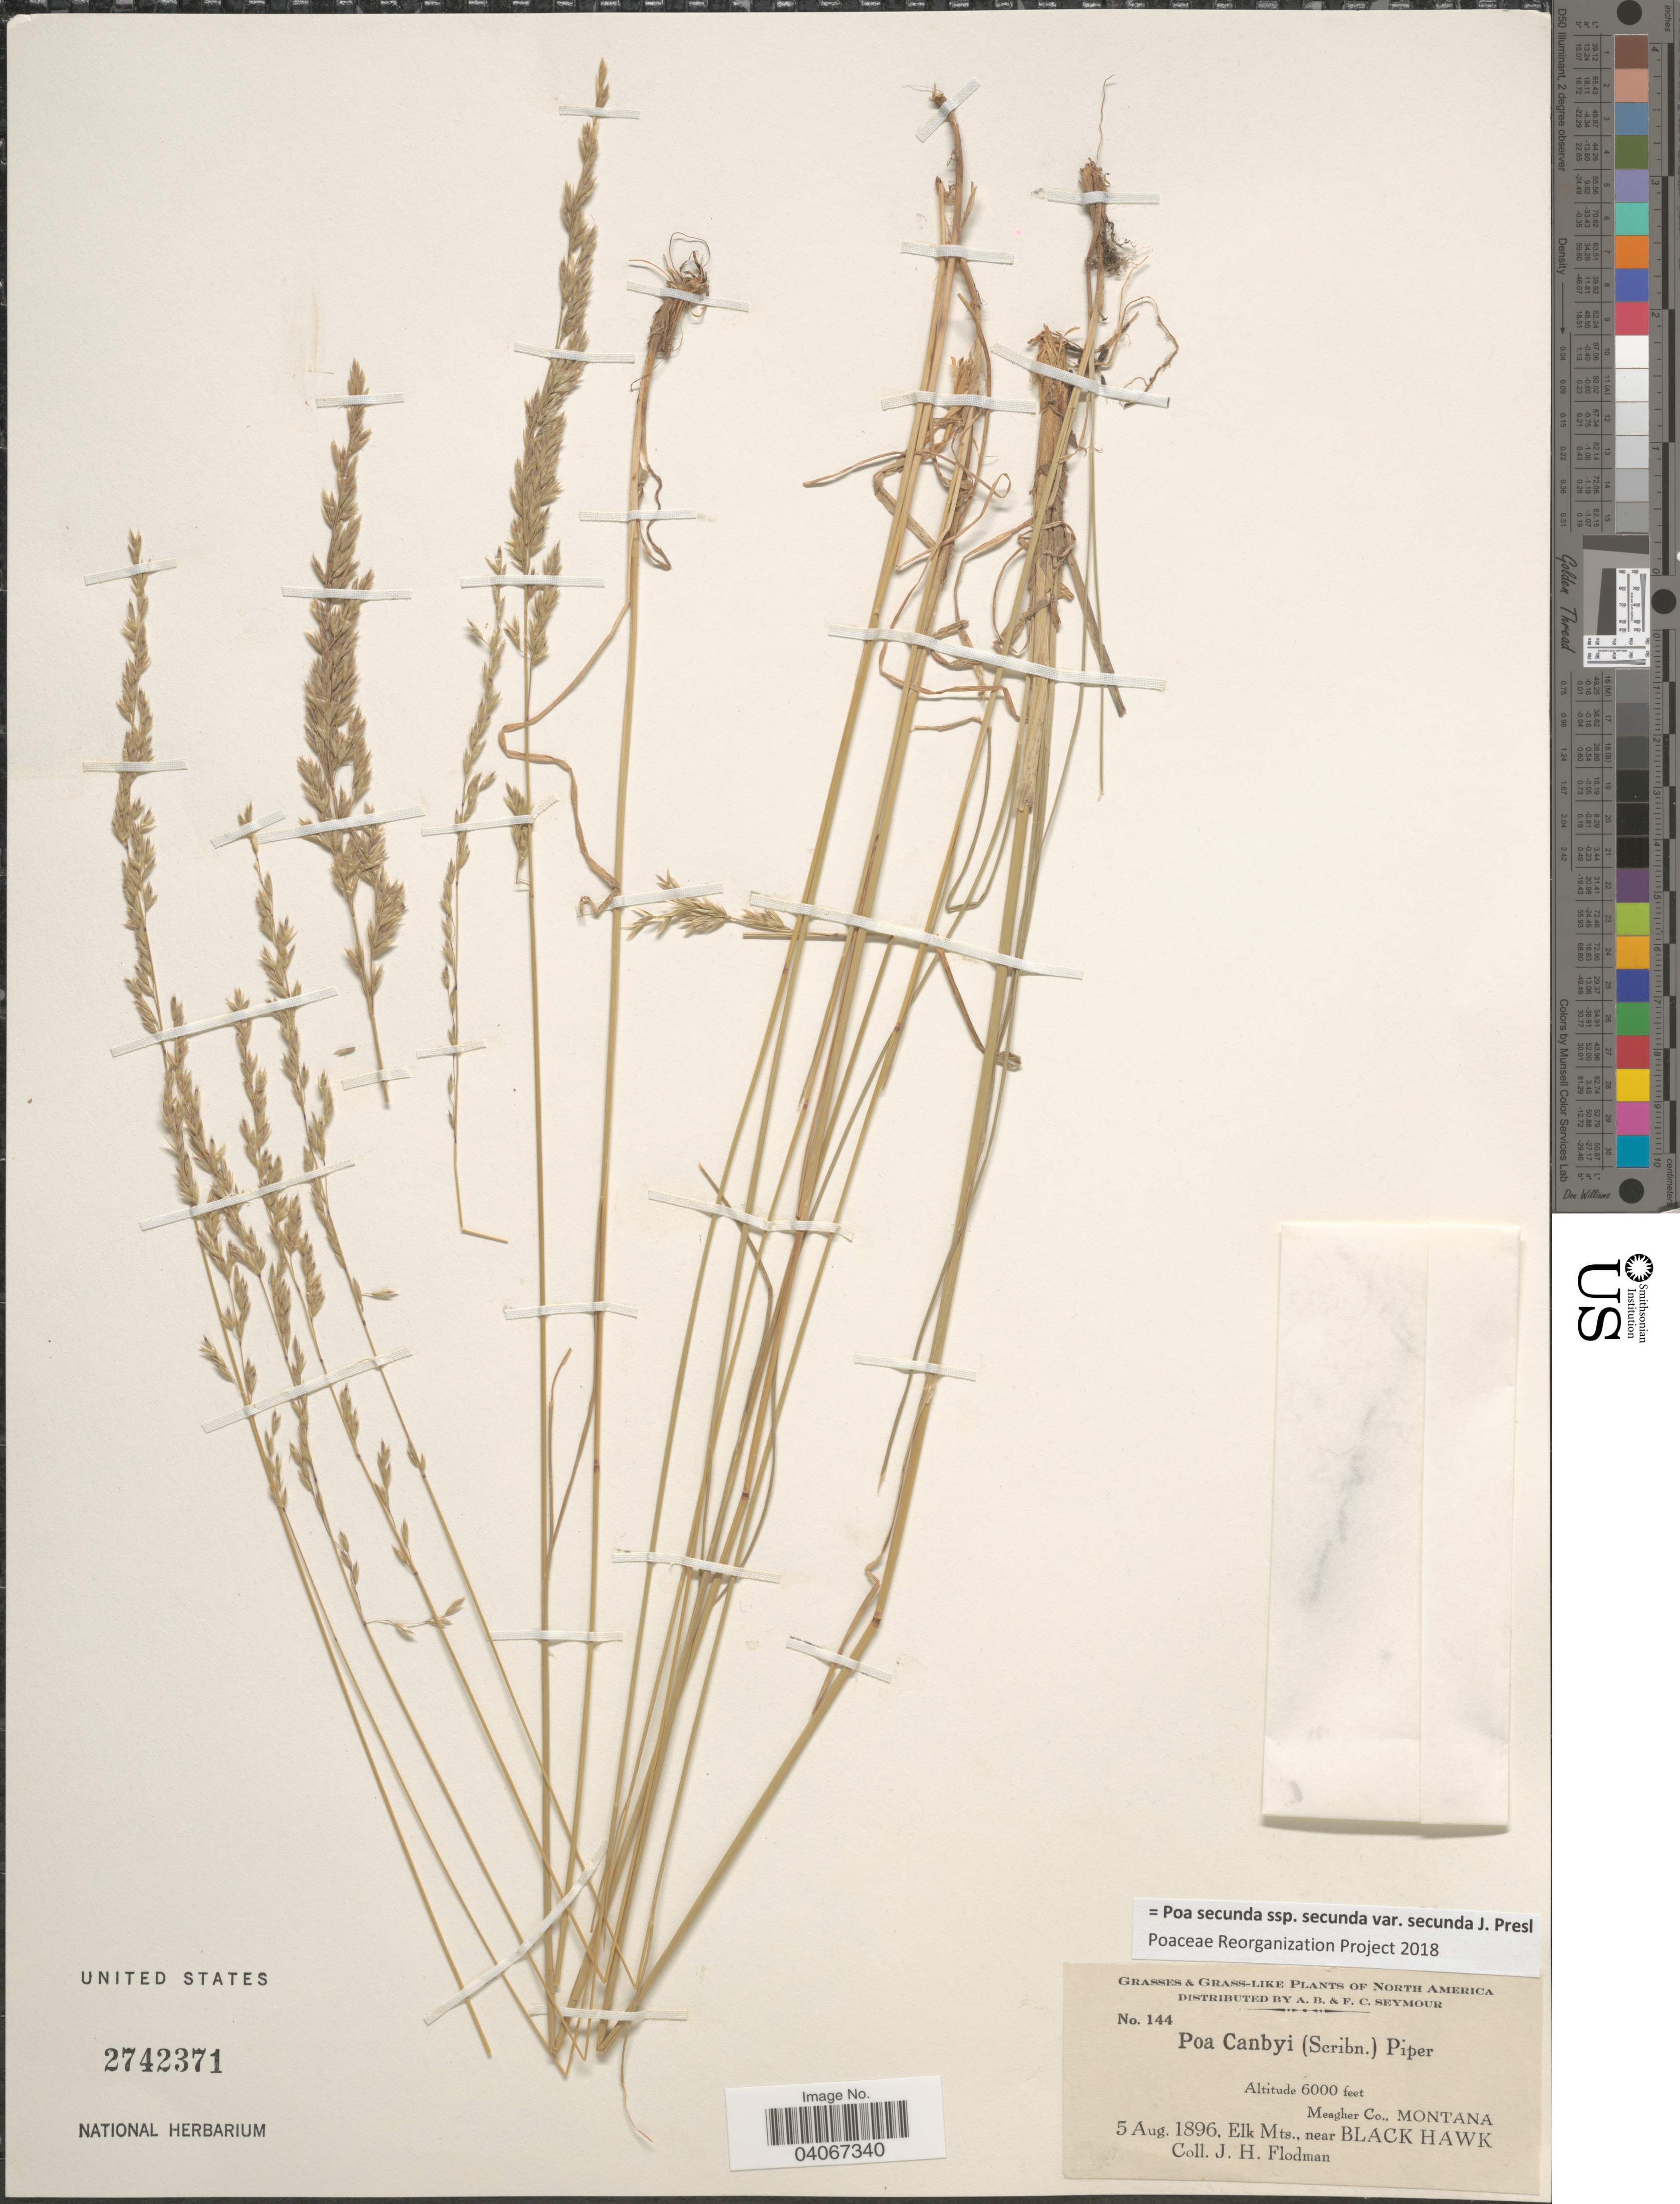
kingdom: Plantae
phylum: Tracheophyta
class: Liliopsida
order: Poales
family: Poaceae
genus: Poa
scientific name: Poa secunda subsp. secunda var. secunda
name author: J. Presl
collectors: J. Flodman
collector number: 144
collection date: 1896-08-05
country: United States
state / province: Montana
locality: Meagher Co. Elk Mts., near Black Hawk.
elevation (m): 1829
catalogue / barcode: US 2742371